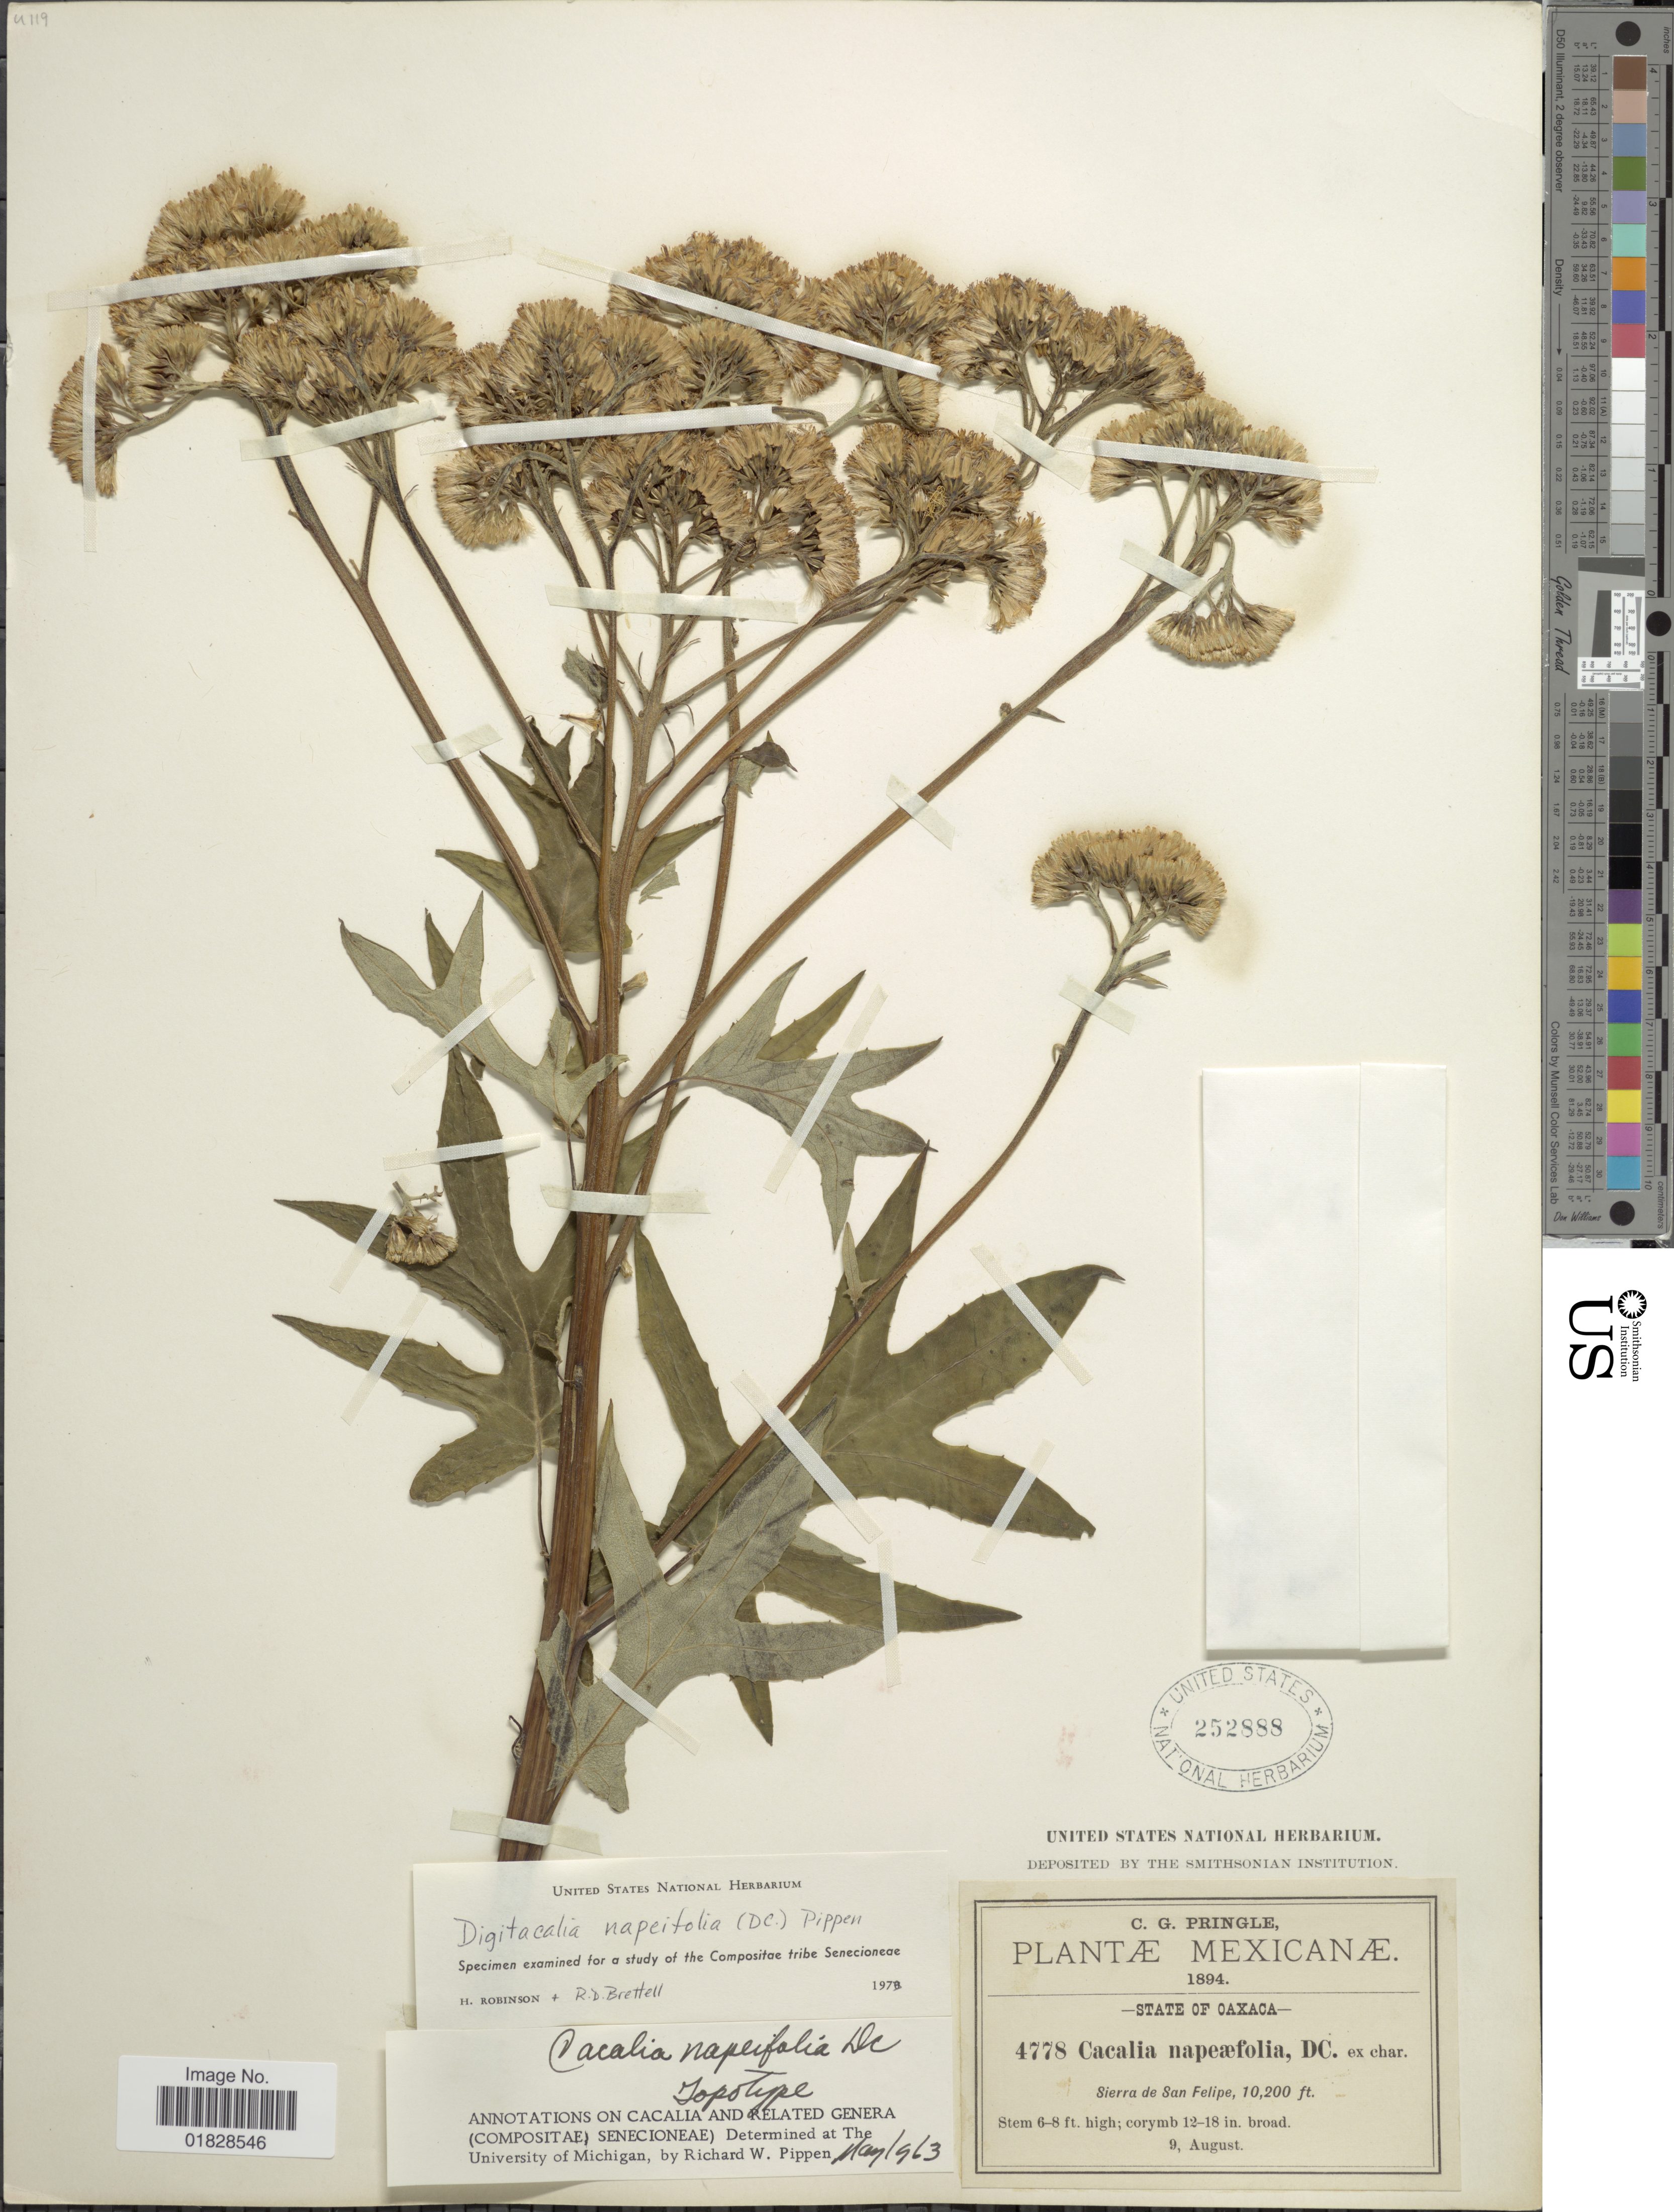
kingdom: Plantae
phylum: Tracheophyta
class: Magnoliopsida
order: Asterales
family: Asteraceae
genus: Digitacalia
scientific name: Digitacalia napeifolia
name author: (DC.) Pippen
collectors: C. G. Pringle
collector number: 4778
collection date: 1894-08-09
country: Mexico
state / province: Oaxaca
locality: State of Oaxaca. Sierra de San Felipe.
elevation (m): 3109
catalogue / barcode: US 252888